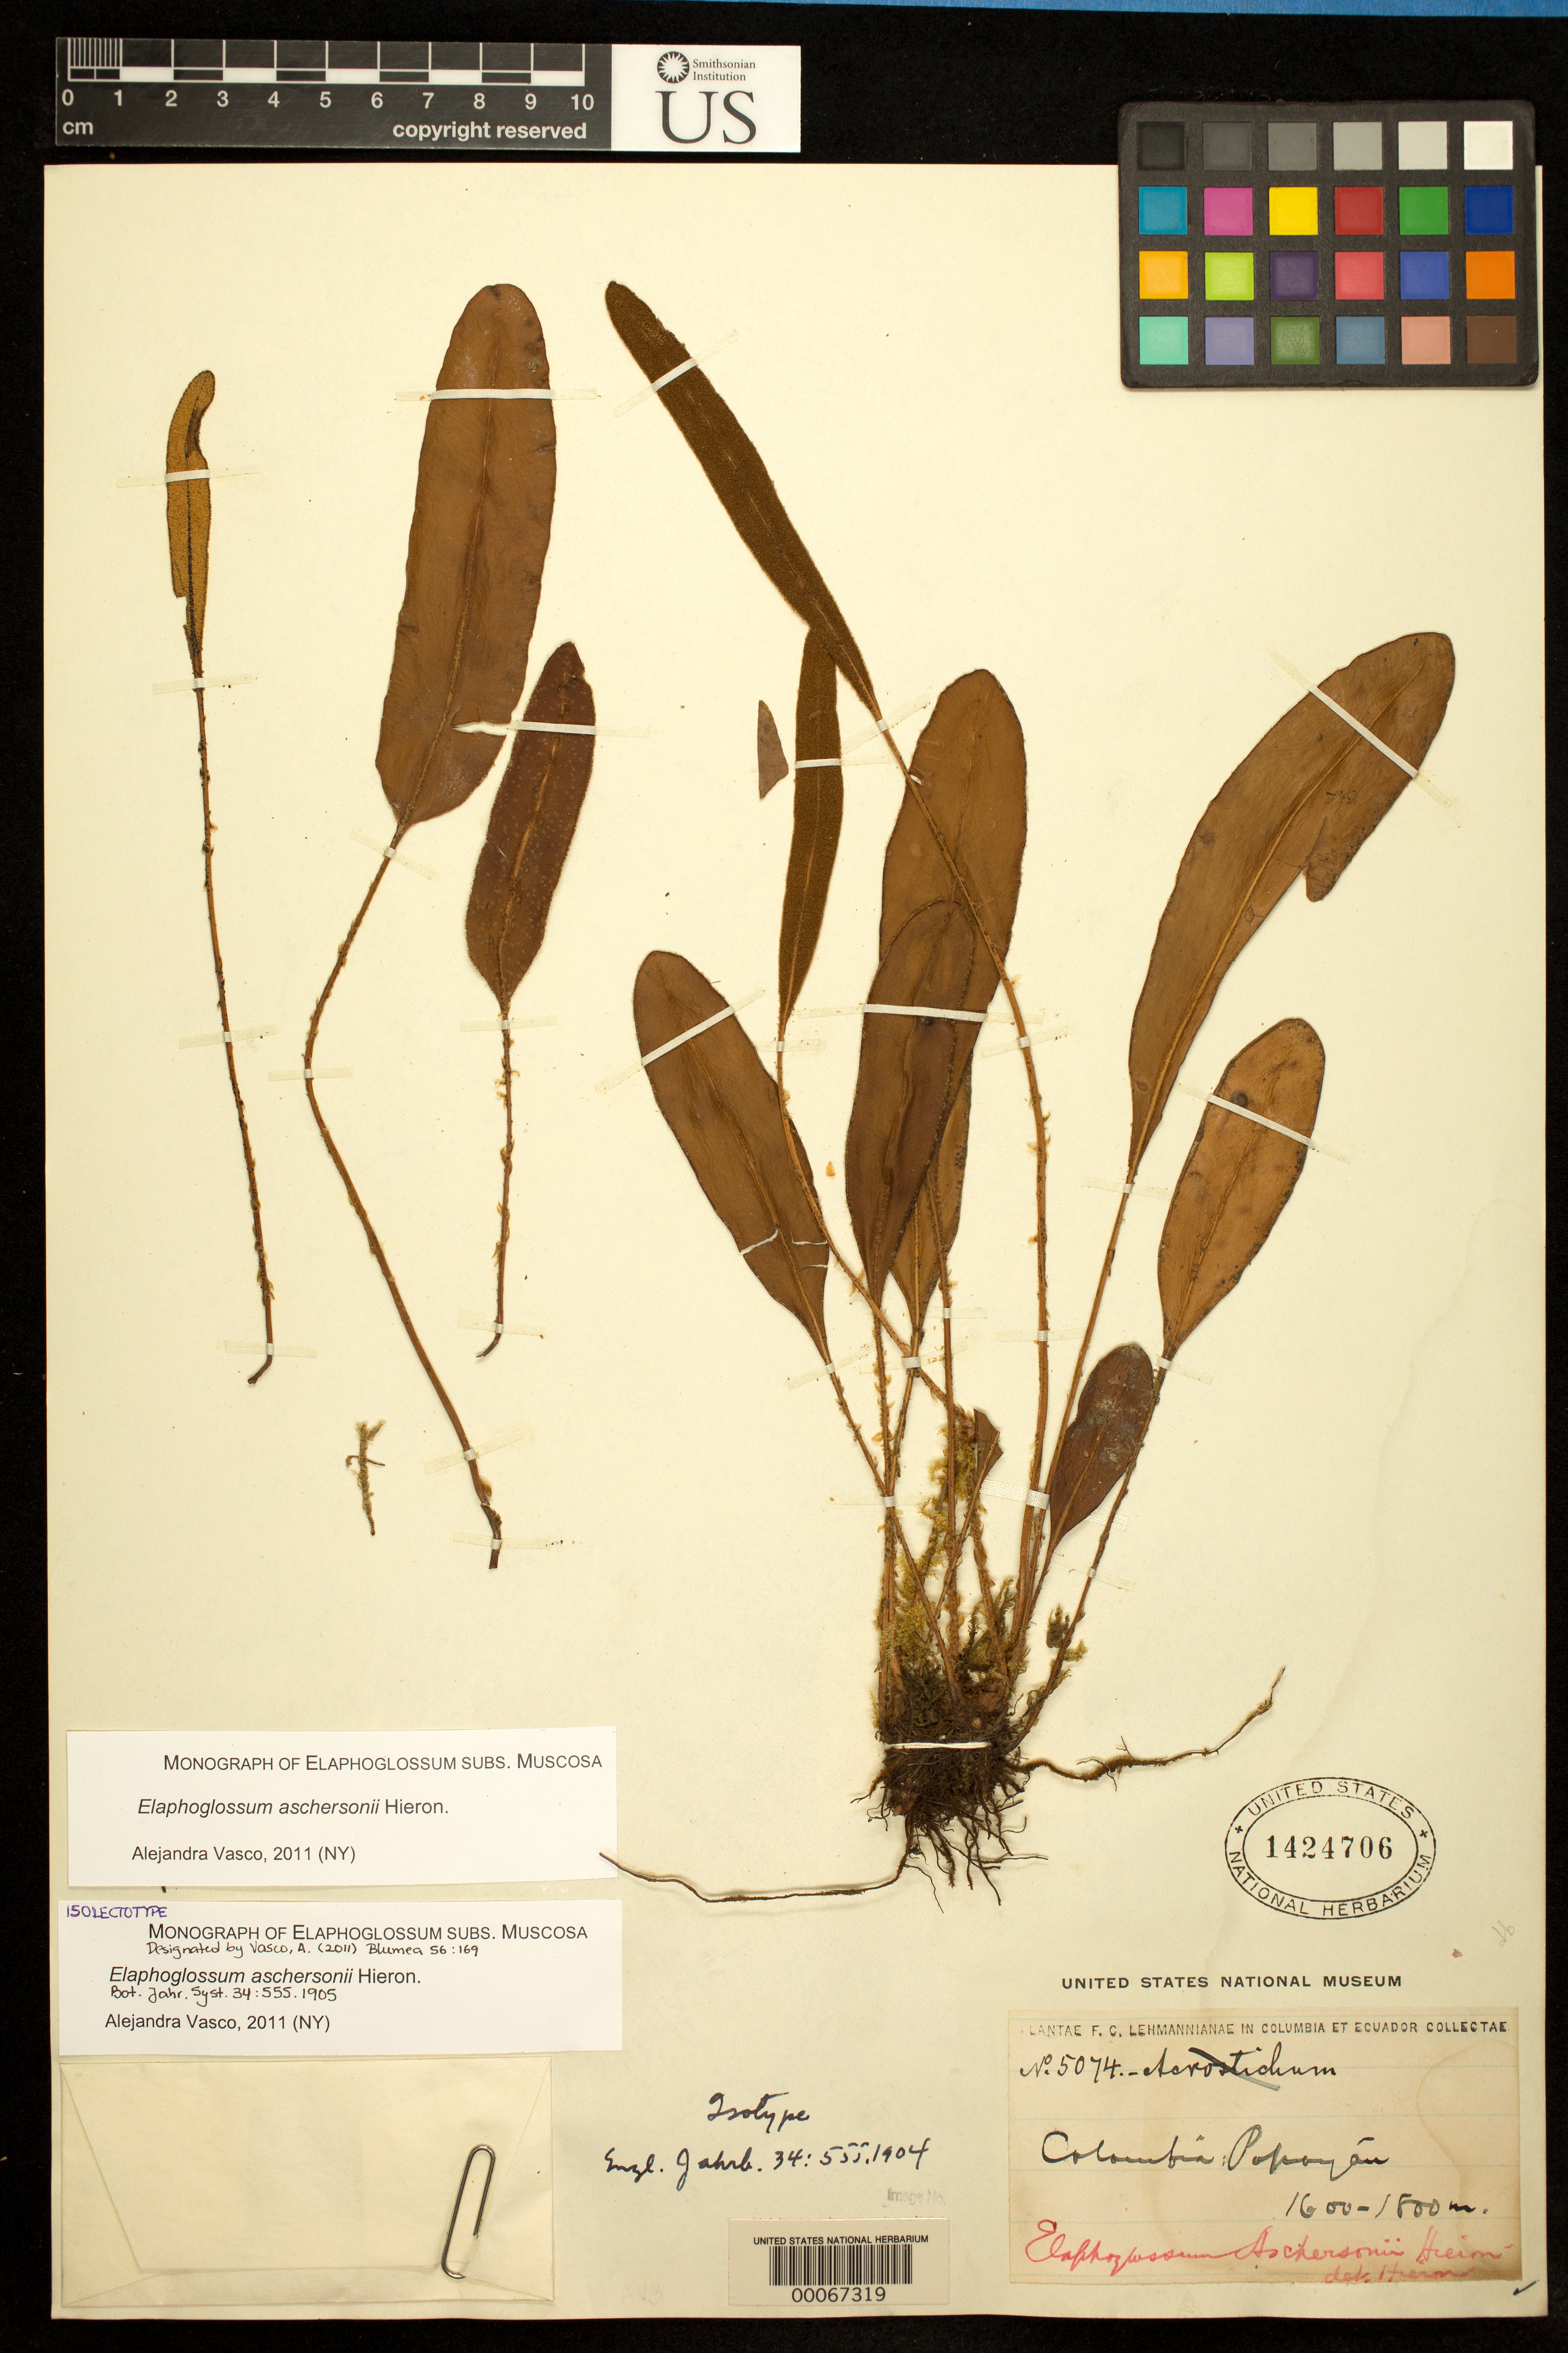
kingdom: Plantae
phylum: Tracheophyta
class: Polypodiopsida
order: Polypodiales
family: Dryopteridaceae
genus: Elaphoglossum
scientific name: Elaphoglossum aschersonii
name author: Hieron.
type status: Isolectotype; Isosyntype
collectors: F. C. Lehmann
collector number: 5074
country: Colombia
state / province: Cauca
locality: Popayan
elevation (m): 1600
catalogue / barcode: US 1424706